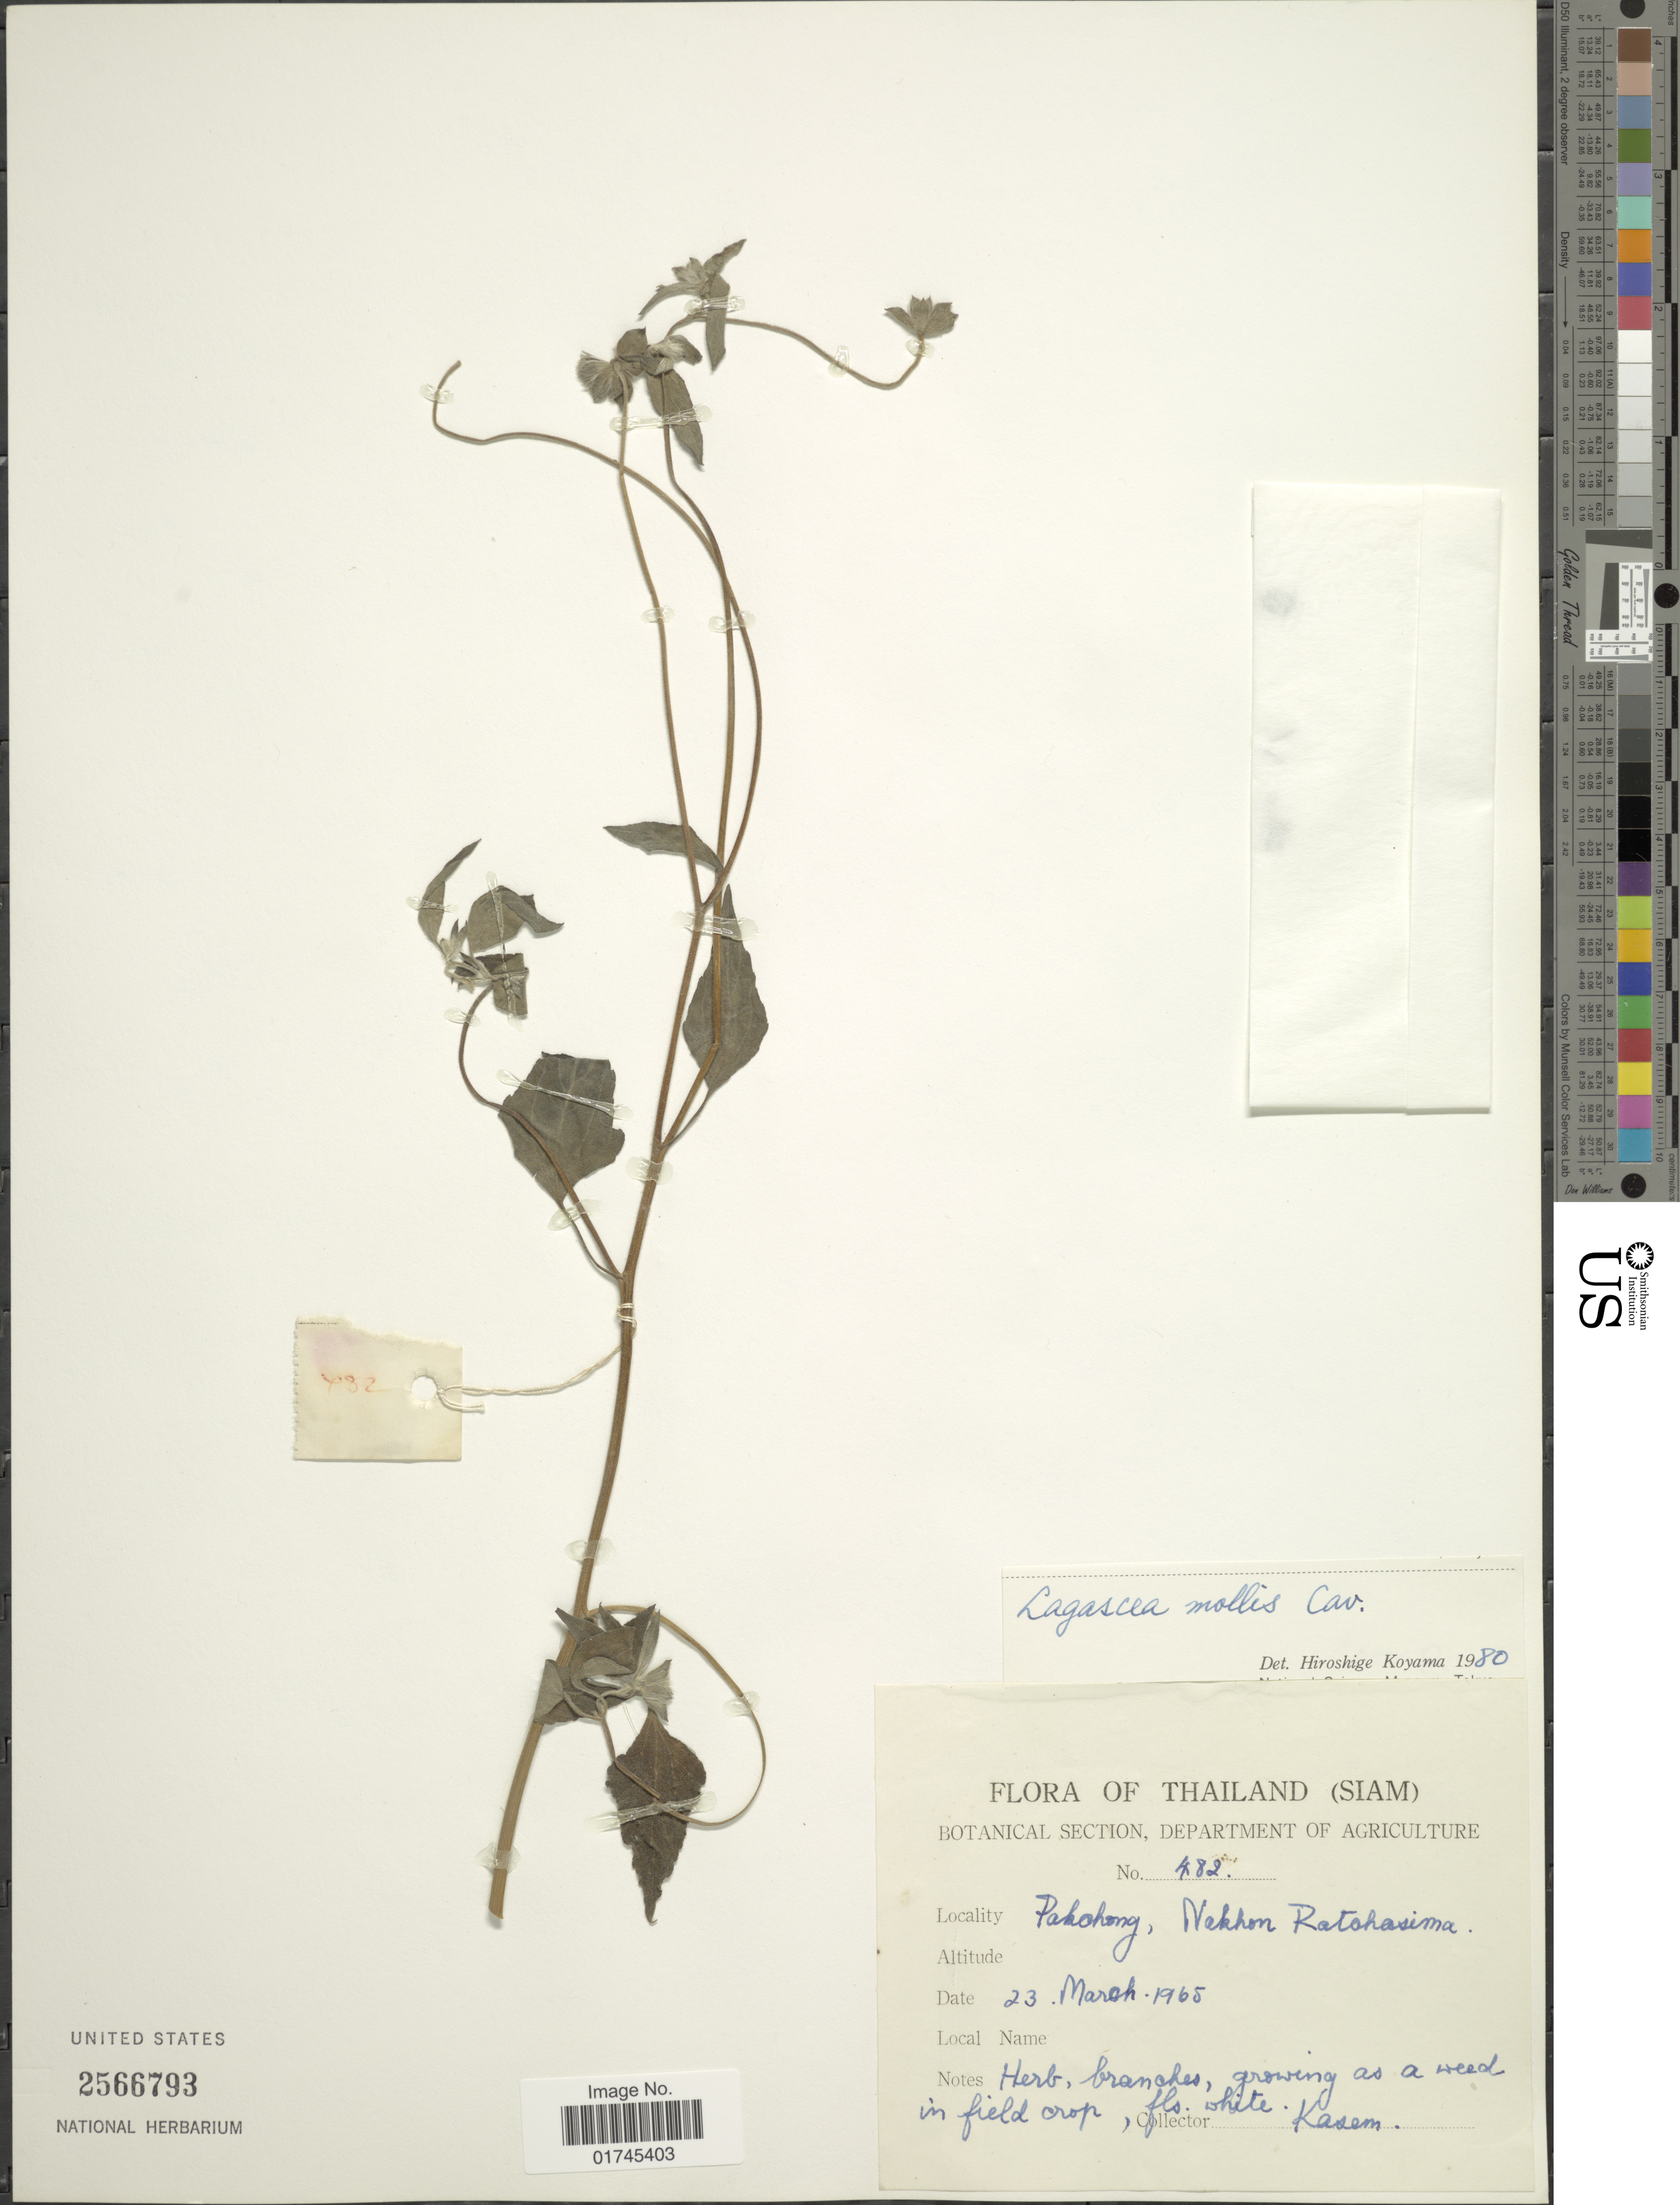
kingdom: Plantae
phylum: Tracheophyta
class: Magnoliopsida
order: Asterales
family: Asteraceae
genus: Lagascea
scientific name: Lagascea mollis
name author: Cav.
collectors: Kasem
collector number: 482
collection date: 1965-03-23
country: Thailand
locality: (Siam) Pakohong [interpreted], Nekhon Ratohasima.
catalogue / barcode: US 2566793